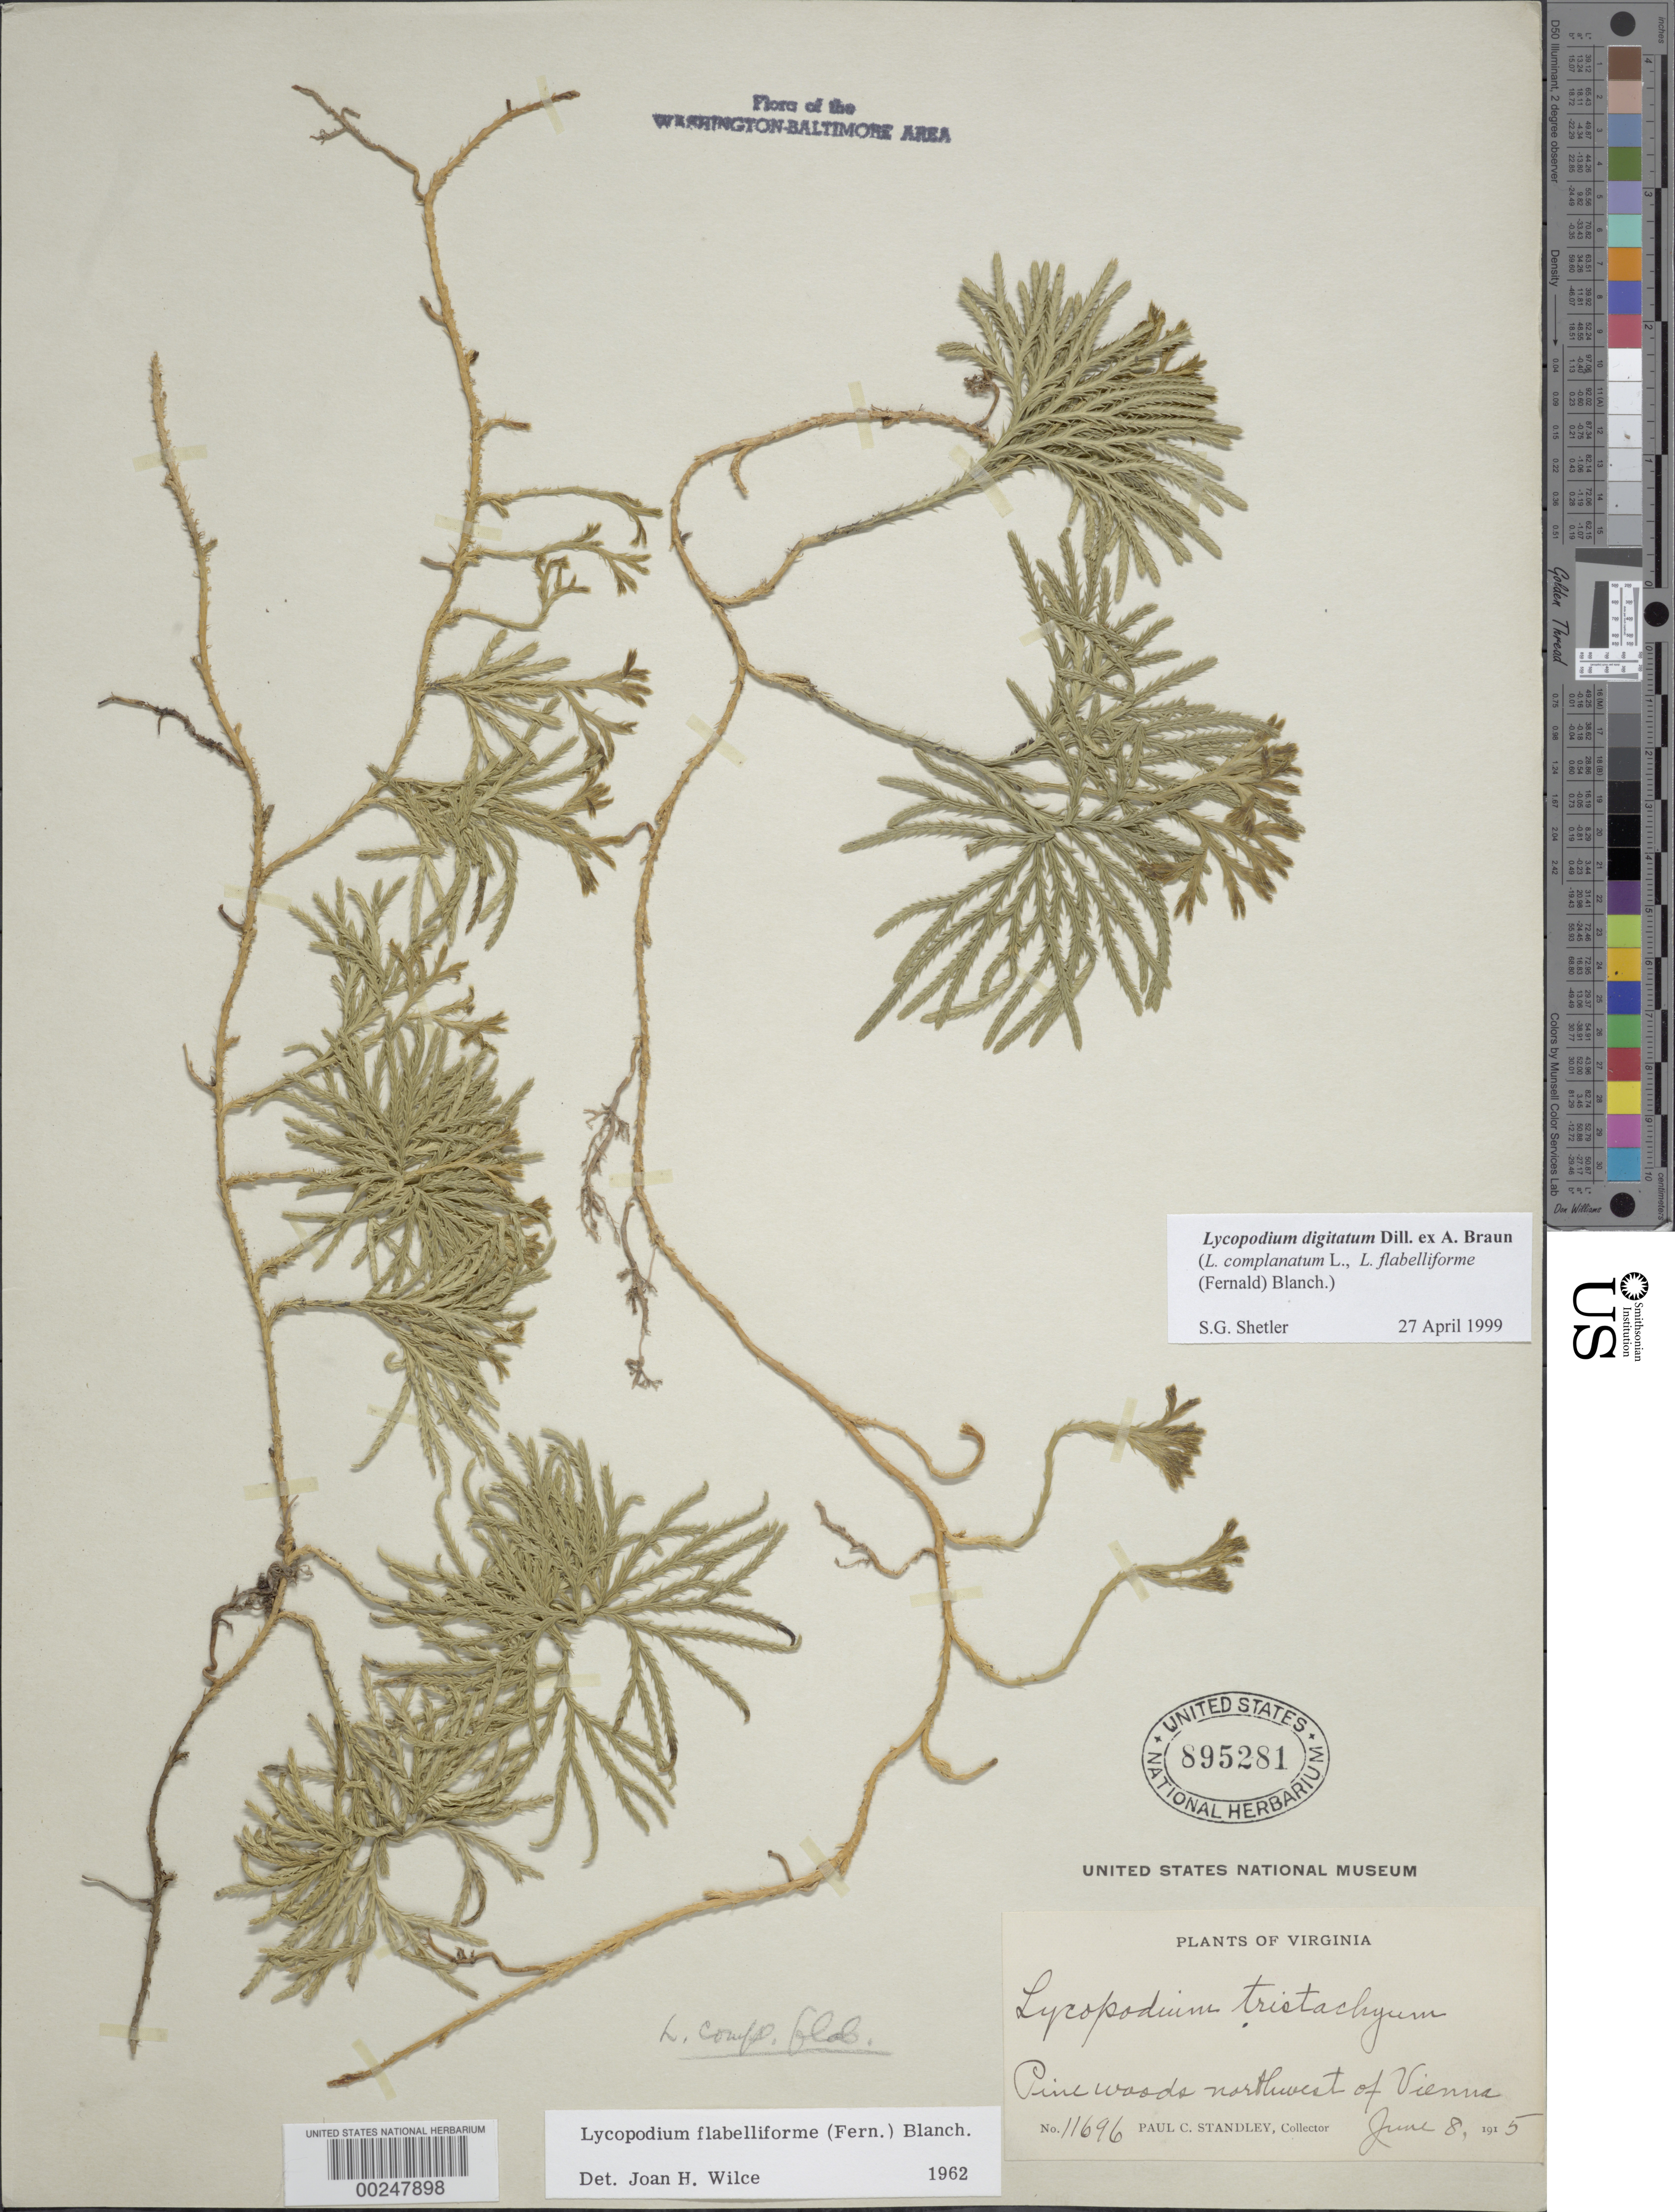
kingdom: Plantae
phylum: Tracheophyta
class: Lycopodiopsida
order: Lycopodiales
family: Lycopodiaceae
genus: Diphasiastrum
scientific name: Diphasiastrum digitatum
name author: (Dill. ex A. Braun) Holub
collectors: P. C. Standley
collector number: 11696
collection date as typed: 08 Jun 1915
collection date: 1915-06-08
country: United States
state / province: Virginia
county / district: Fairfax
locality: Northwest of Vienna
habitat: Pinewoods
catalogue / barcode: US 895281